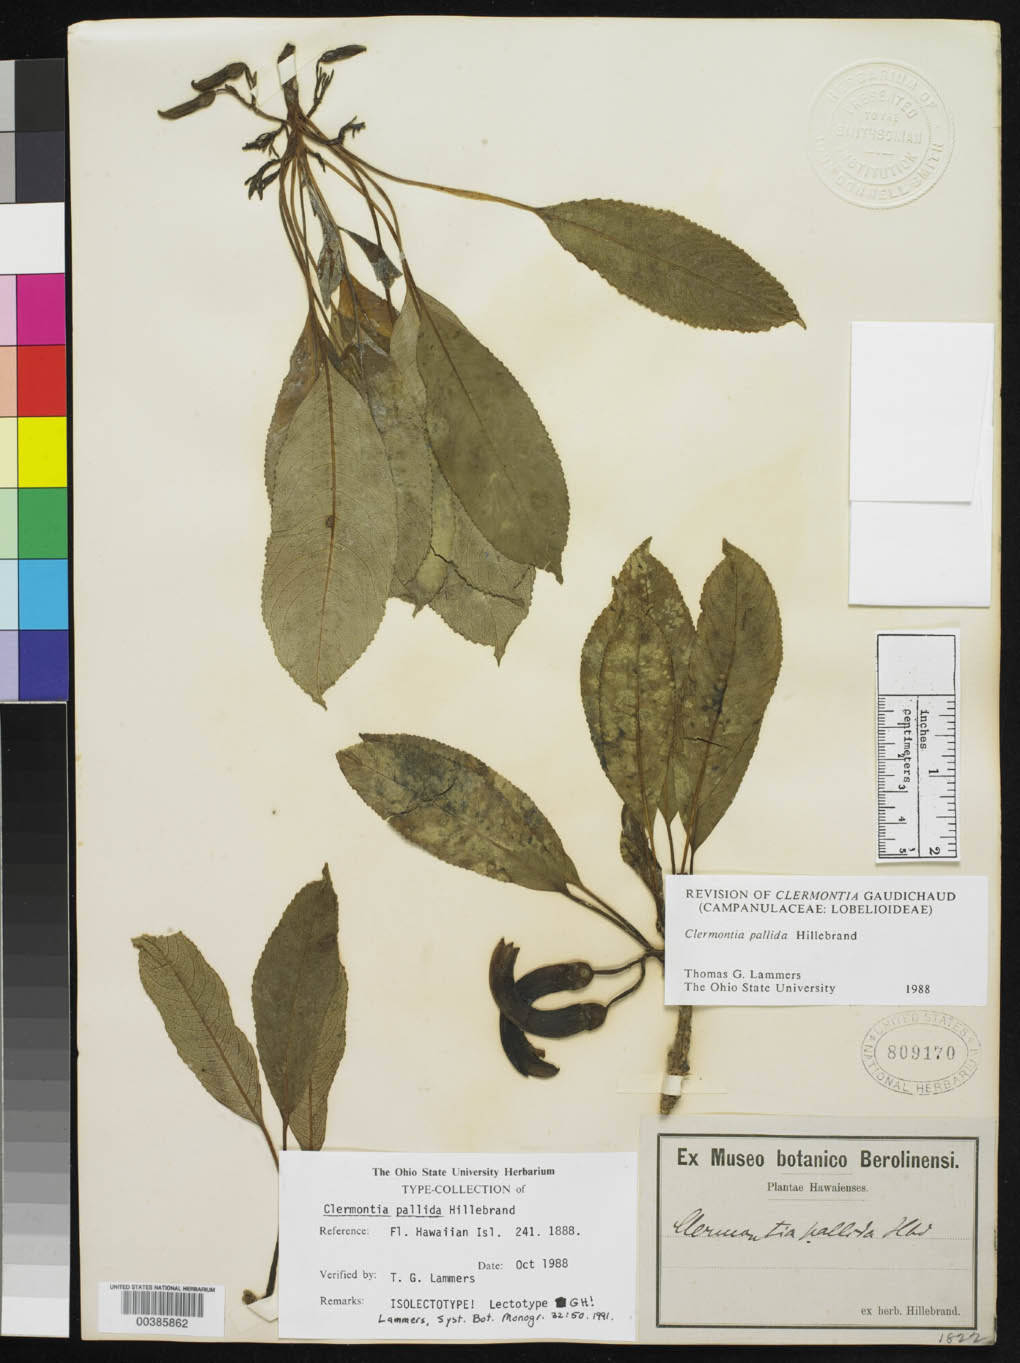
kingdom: Plantae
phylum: Tracheophyta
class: Magnoliopsida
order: Asterales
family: Campanulaceae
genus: Clermontia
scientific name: Clermontia pallida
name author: Hillebr.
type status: Isolectotype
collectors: W. Hillebrand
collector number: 1822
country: United States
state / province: Hawaii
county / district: Maui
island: Moloka'i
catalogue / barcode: US 809170